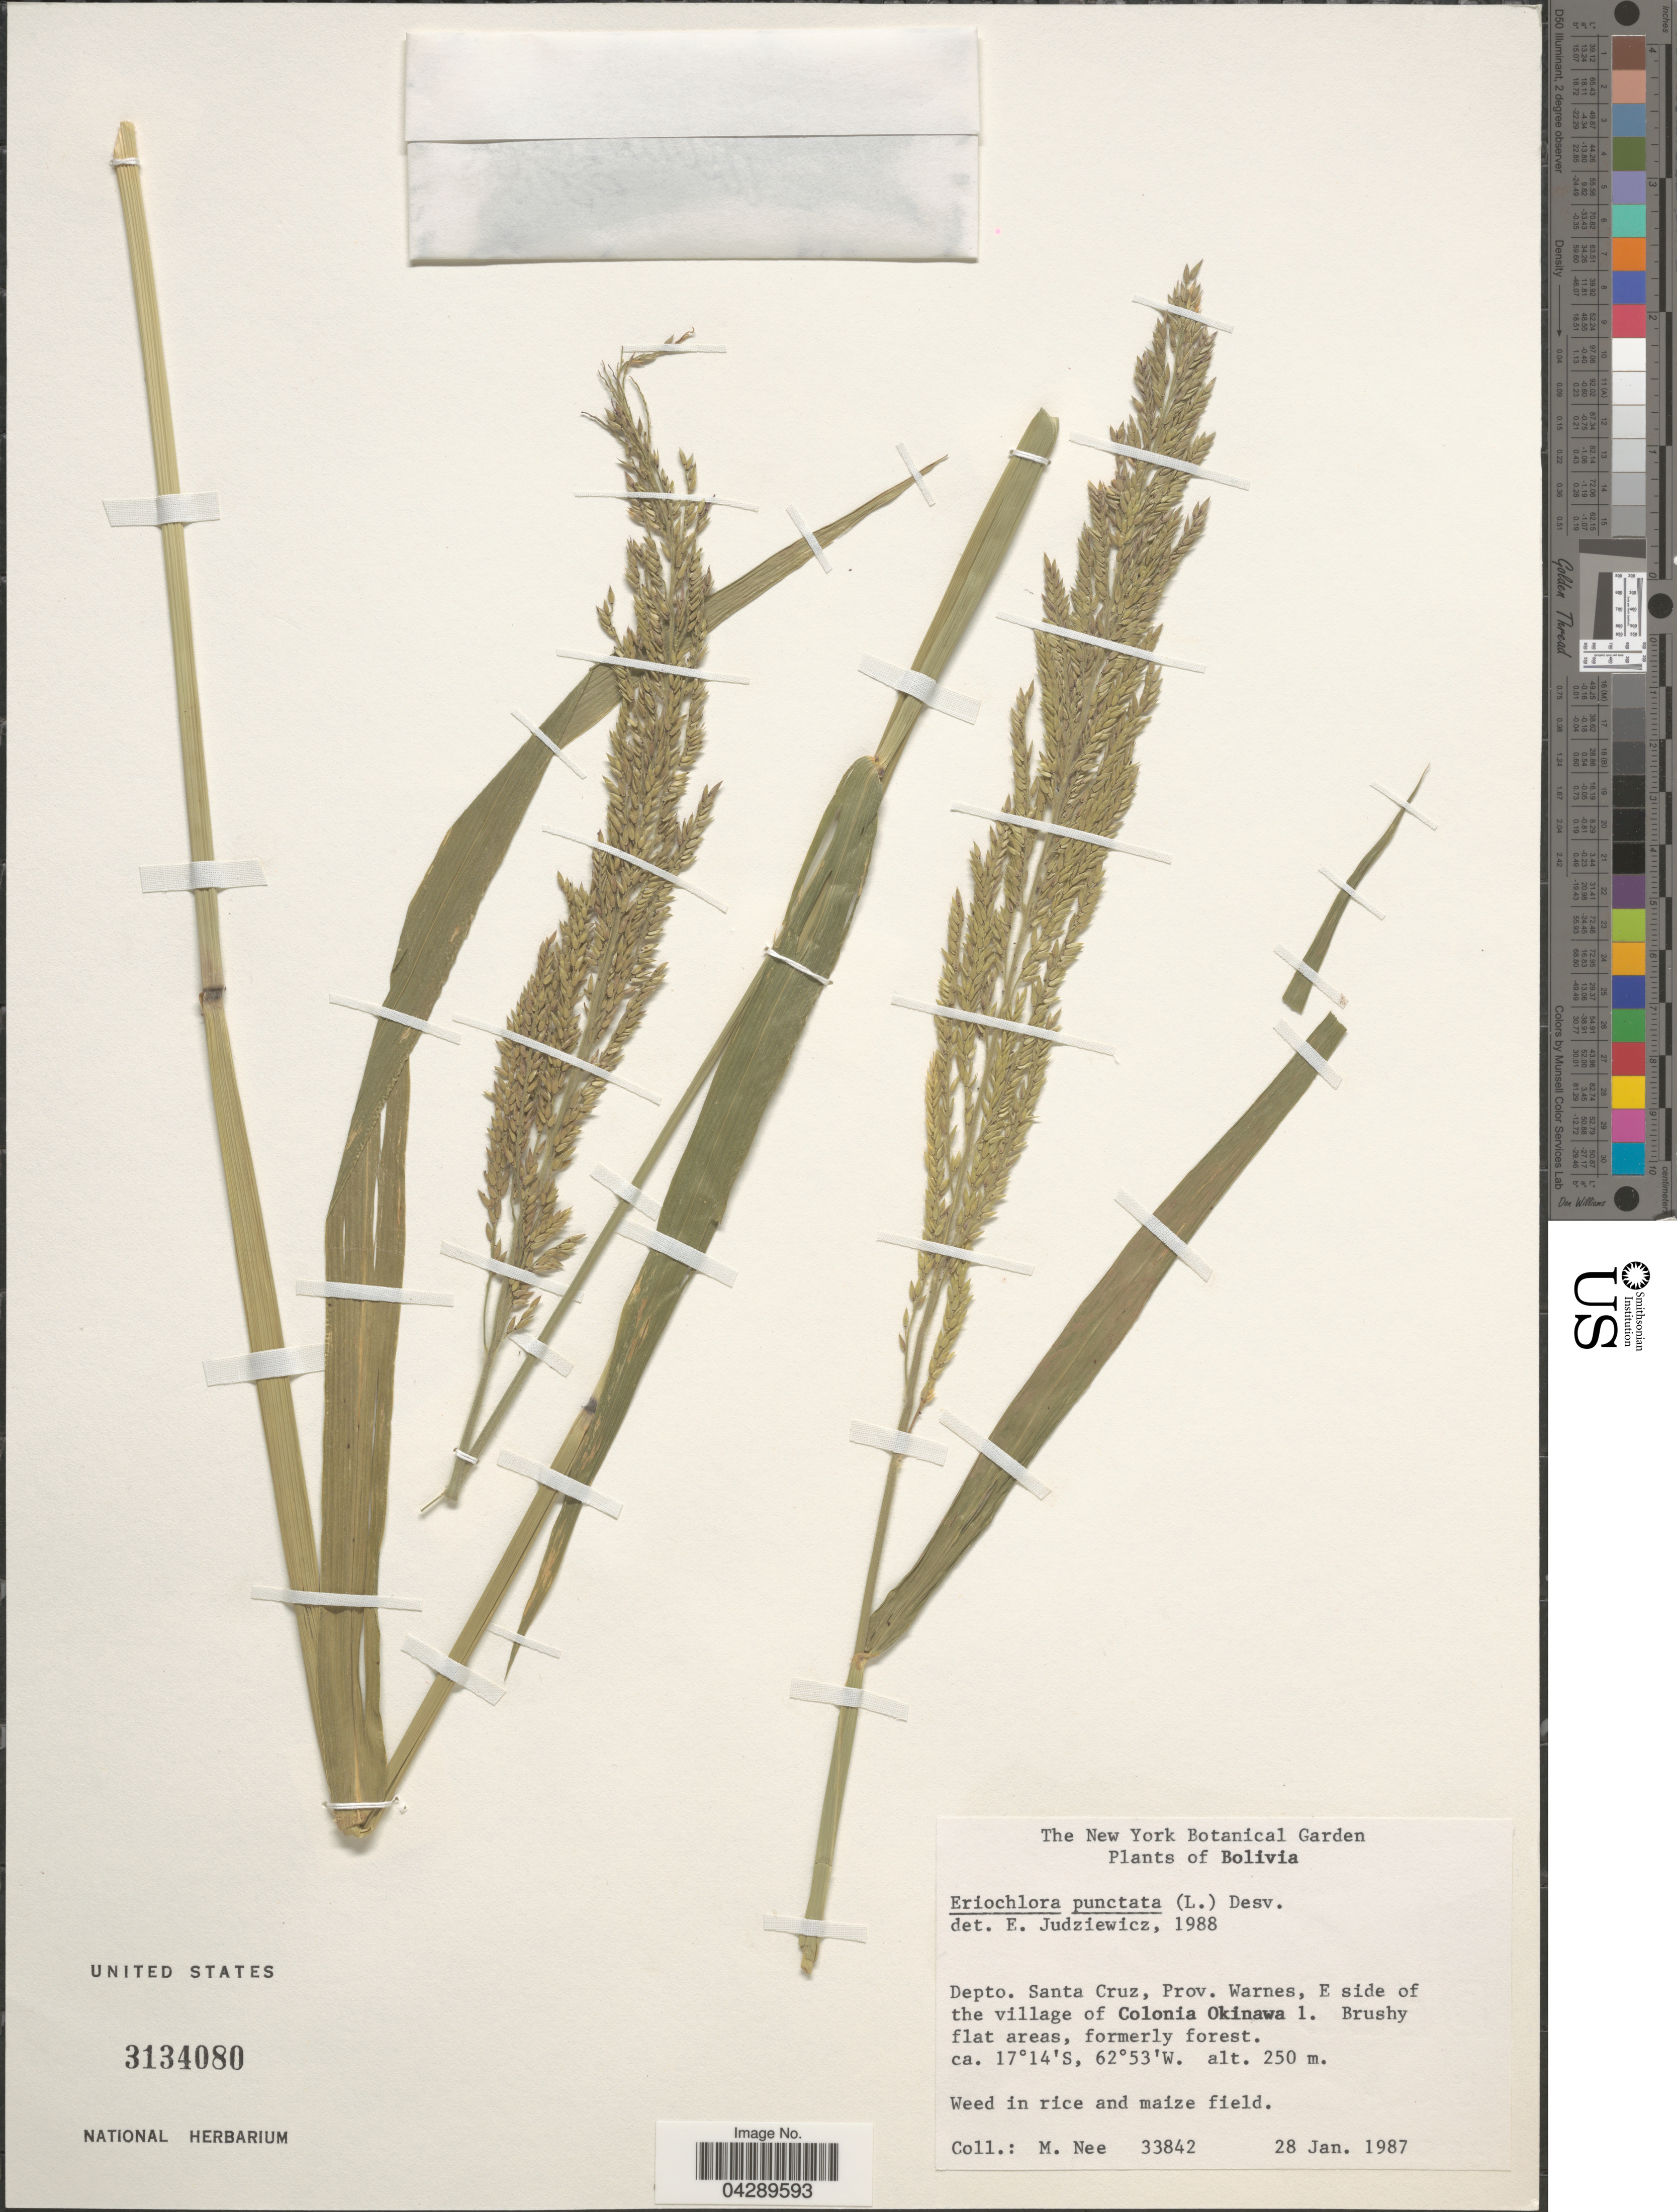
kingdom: Plantae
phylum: Tracheophyta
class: Liliopsida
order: Poales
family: Poaceae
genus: Eriochloa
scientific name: Eriochloa punctata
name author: (L.) Desv. ex Ham.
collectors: M. Nee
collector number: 33842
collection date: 1987-01-28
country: Bolivia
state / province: Santa Cruz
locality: Depto. Santa Cruz, Prov. Warnes, E side of the village of Colonia Okinawa 1.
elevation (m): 250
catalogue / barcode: US 3134080